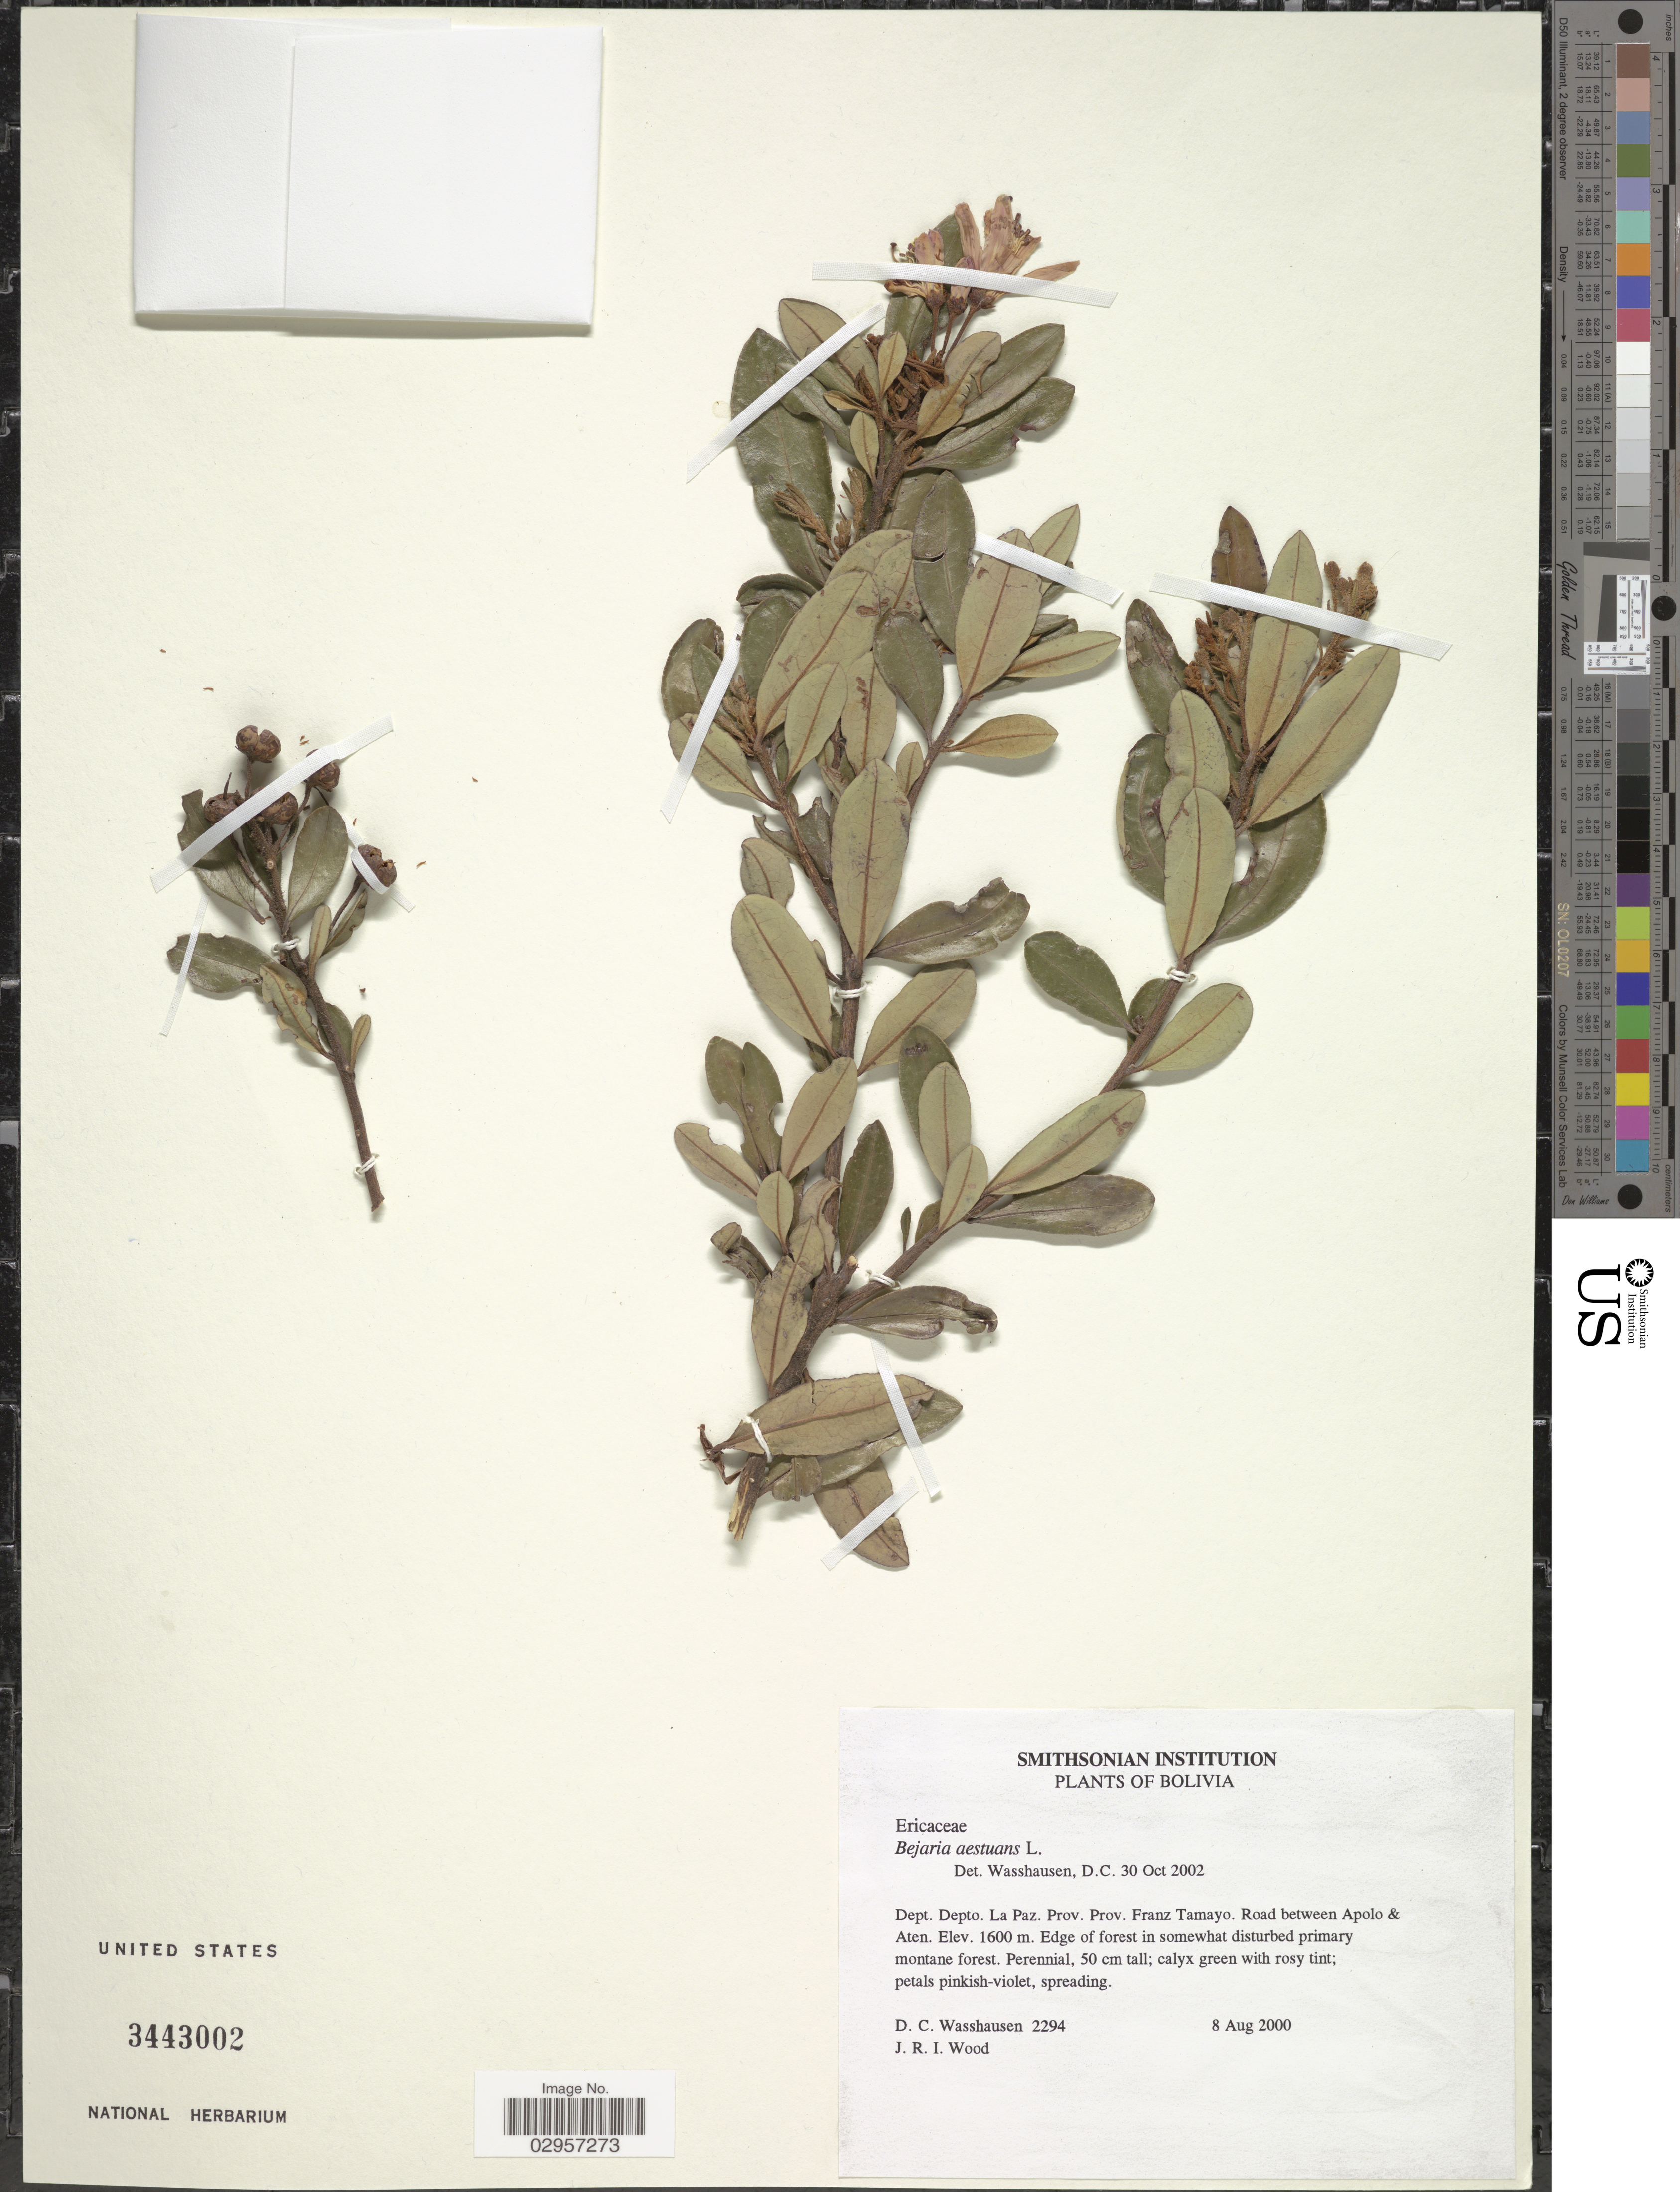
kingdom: Plantae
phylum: Tracheophyta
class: Magnoliopsida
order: Ericales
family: Ericaceae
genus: Befaria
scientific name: Befaria aestuans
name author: Mutis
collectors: D. C. Wasshausen & J. R. I. Wood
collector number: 2294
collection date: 2000-08-08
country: Bolivia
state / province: La Paz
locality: Dept. Depto. La Paz. Prov. Prov. Franz Tamayo. Road between Apolo & Aten.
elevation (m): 1600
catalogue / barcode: US 3443002